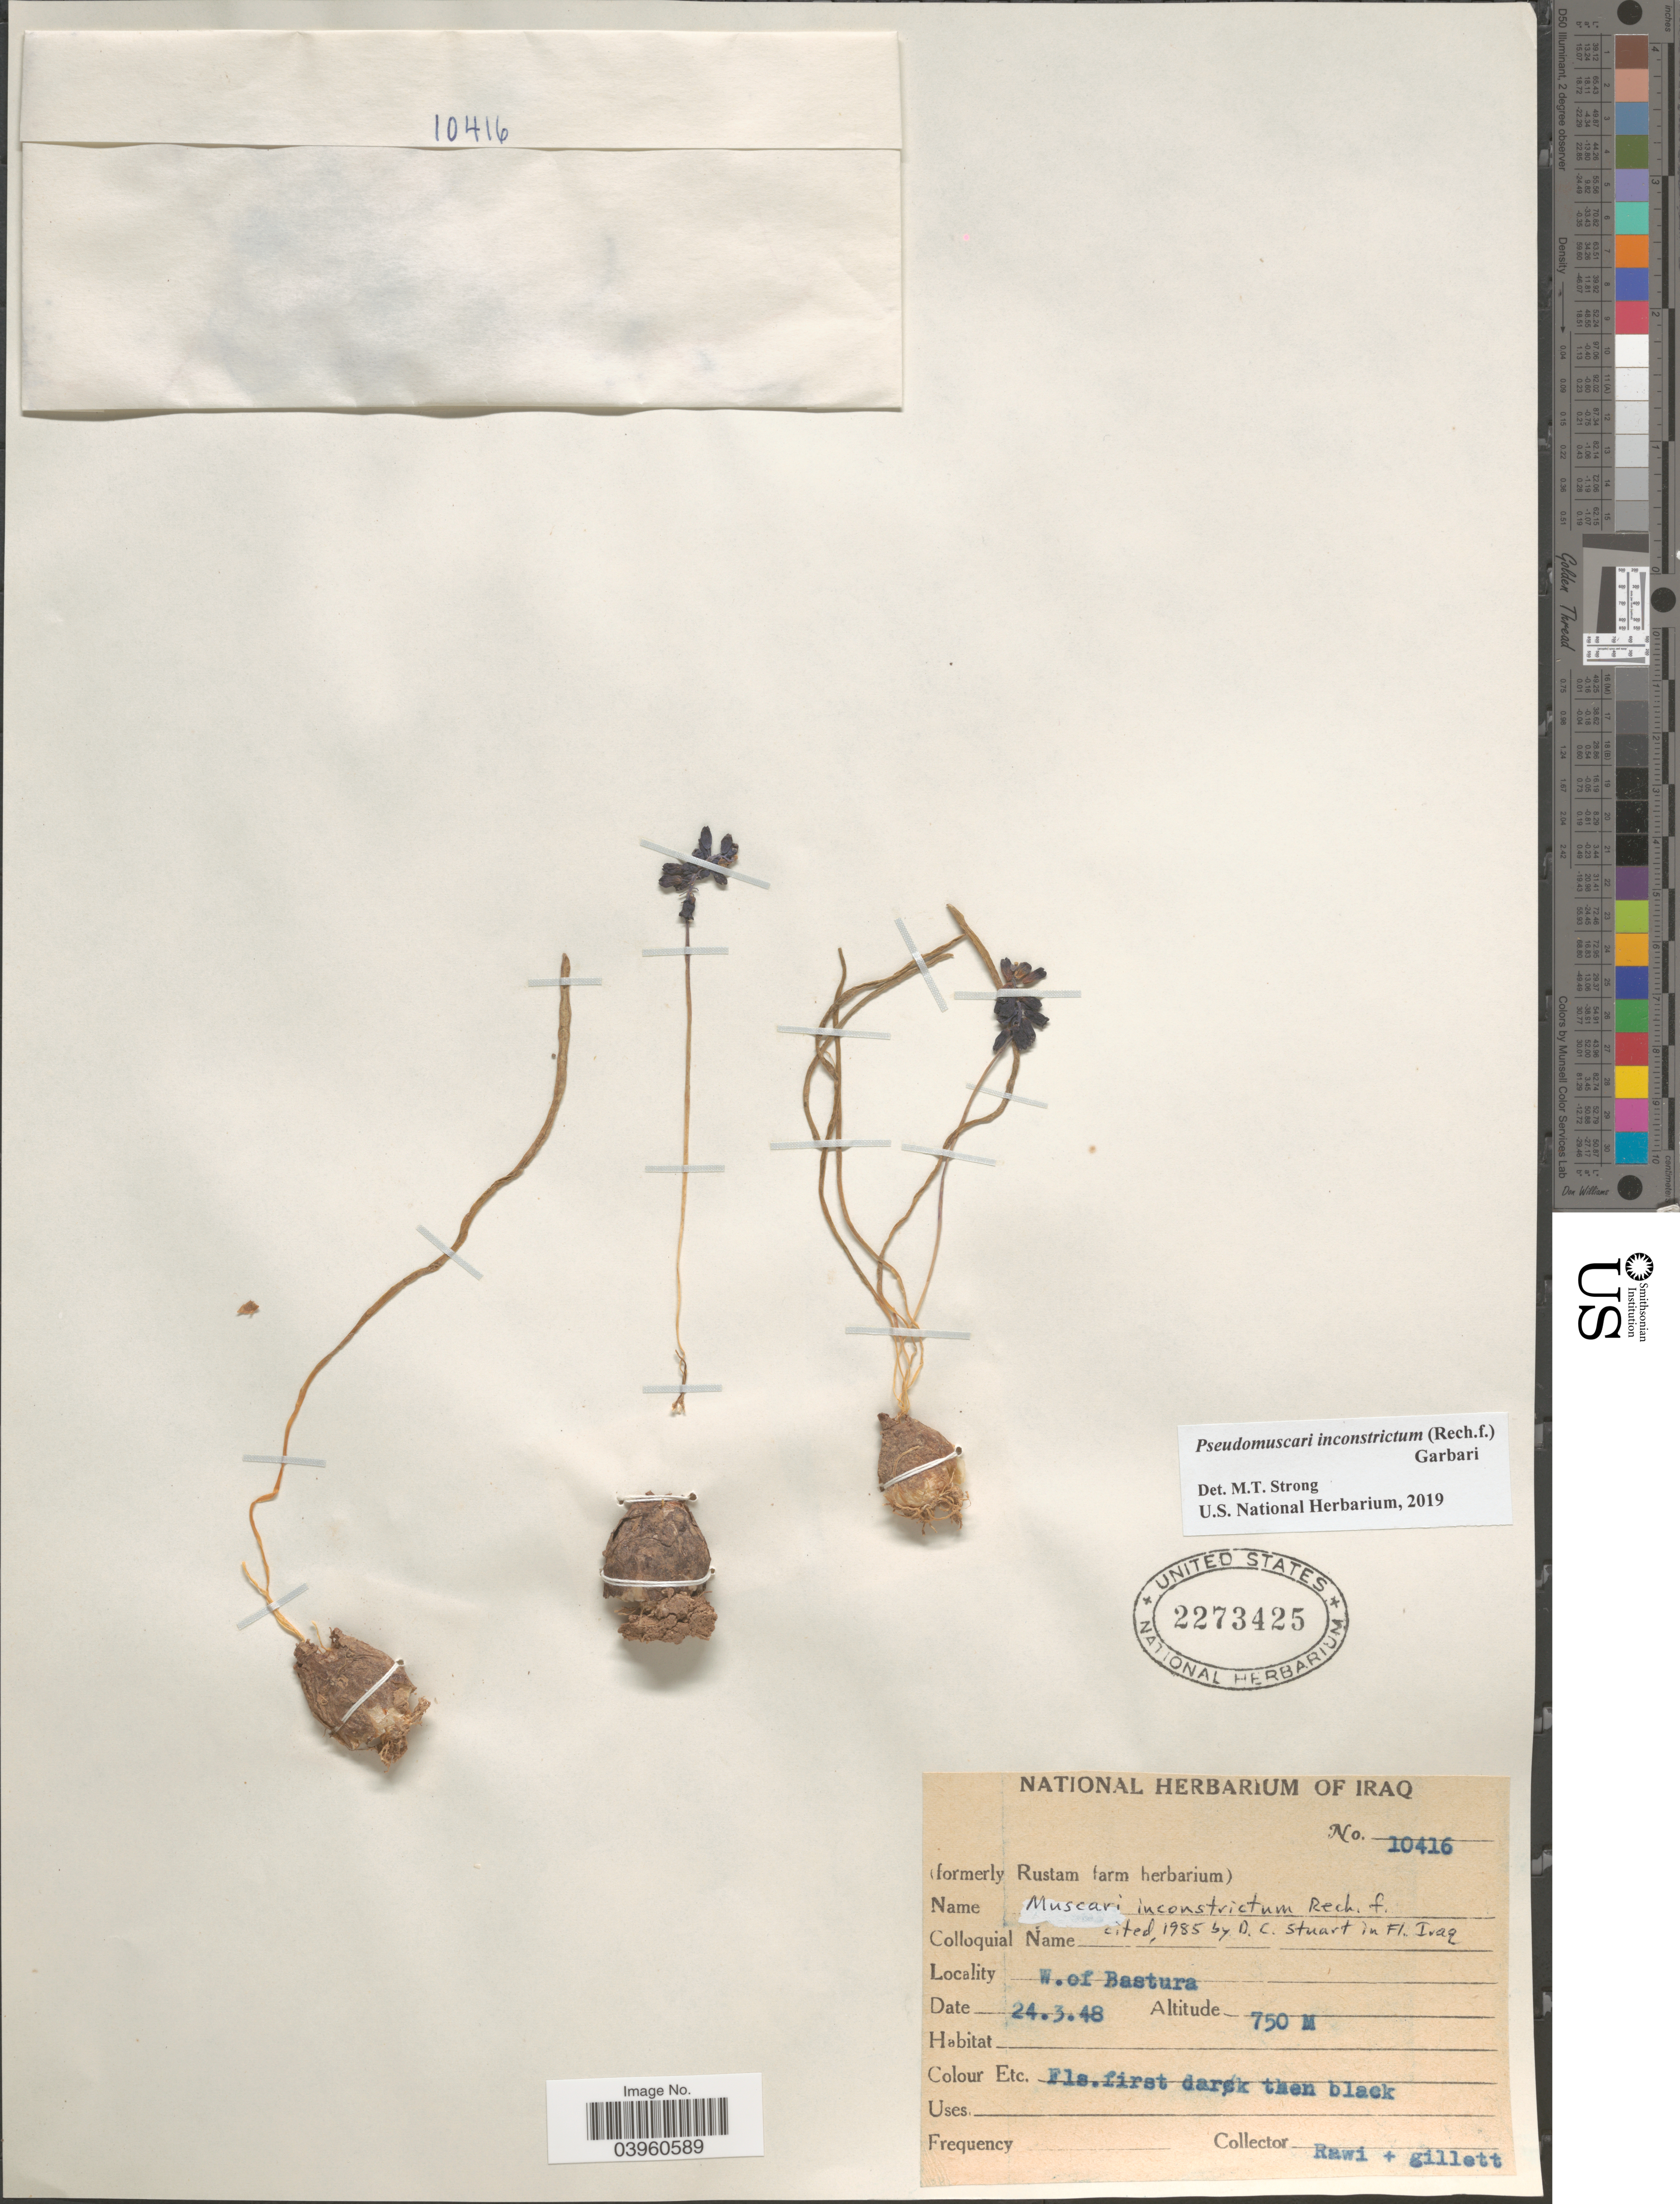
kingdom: Plantae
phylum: Tracheophyta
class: Liliopsida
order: Asparagales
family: Asparagaceae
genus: Pseudomuscari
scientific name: Pseudomuscari inconstrictum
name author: (Rech. f.) Garbari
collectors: -. Rawi & Gillett, --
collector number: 10416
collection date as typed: Transcribed d/m/y: 24/3/48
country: Iraq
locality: W. of Bastura.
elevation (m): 750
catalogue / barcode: US 2273425